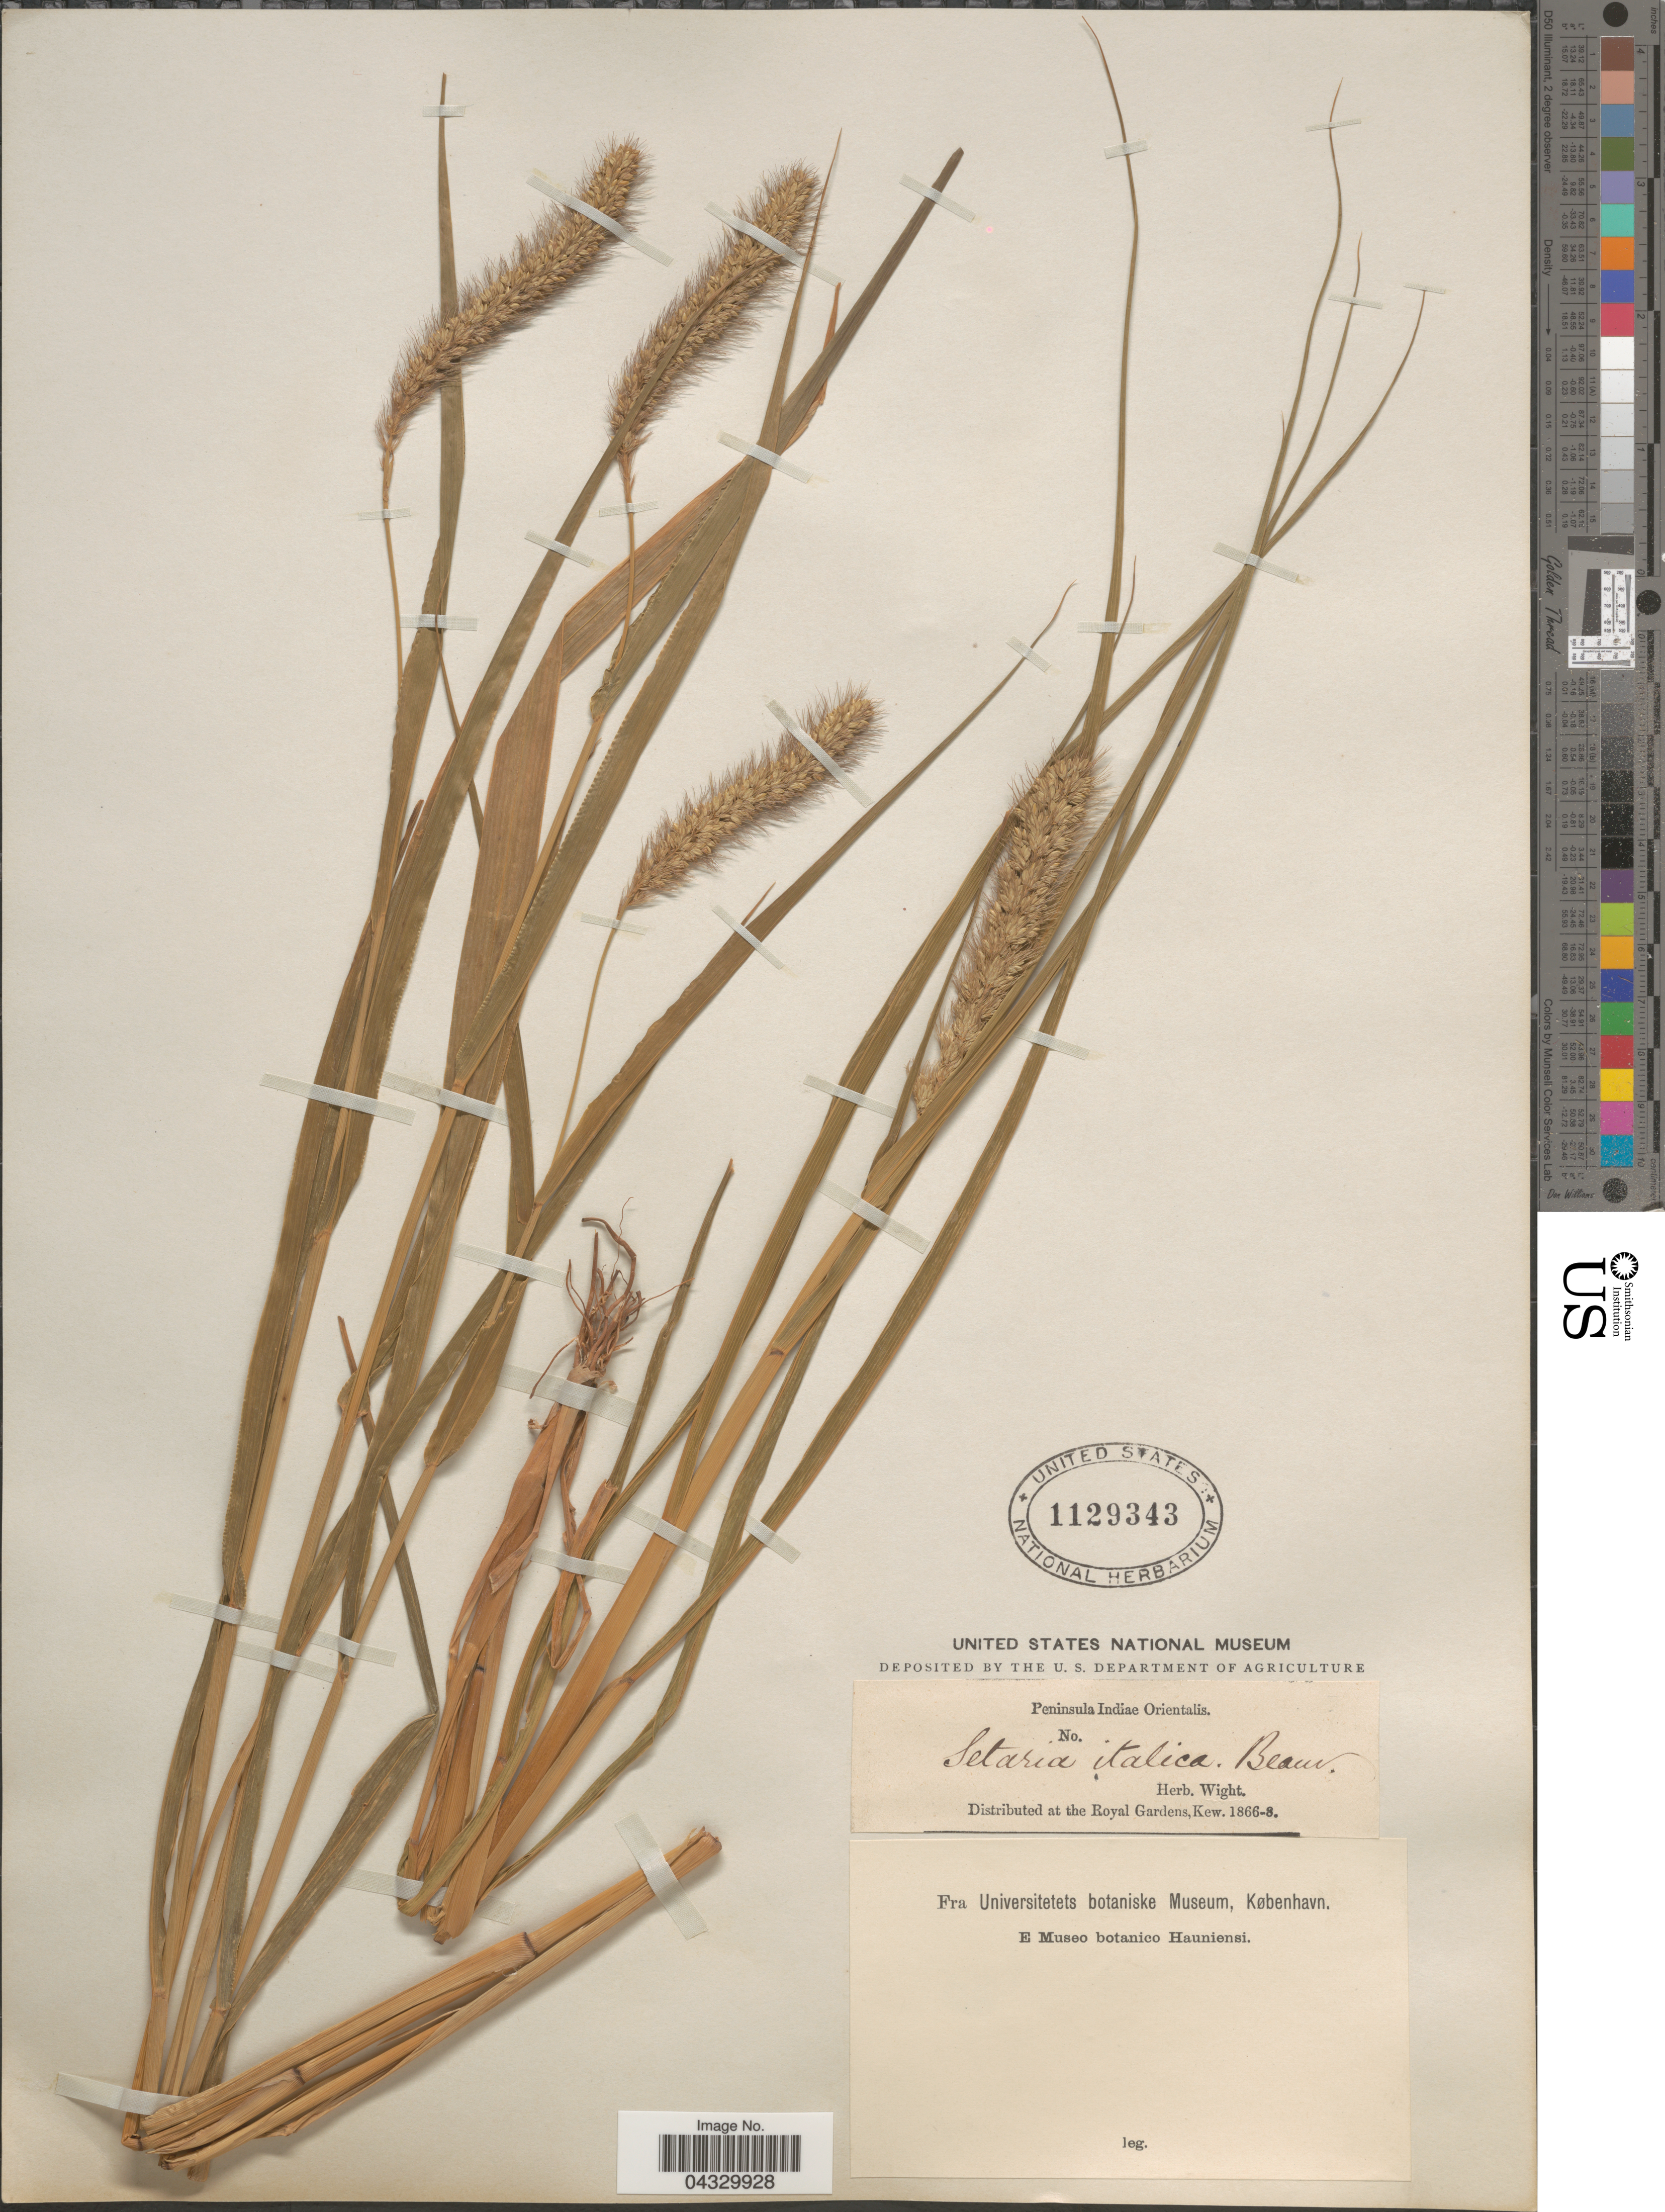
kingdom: Plantae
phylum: Tracheophyta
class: Liliopsida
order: Poales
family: Poaceae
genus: Setaria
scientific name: Setaria italica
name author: (L.) P. Beauv.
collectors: ex Herb. Wight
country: India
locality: Peninsula Indiae Orientalis.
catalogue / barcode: US 1129343